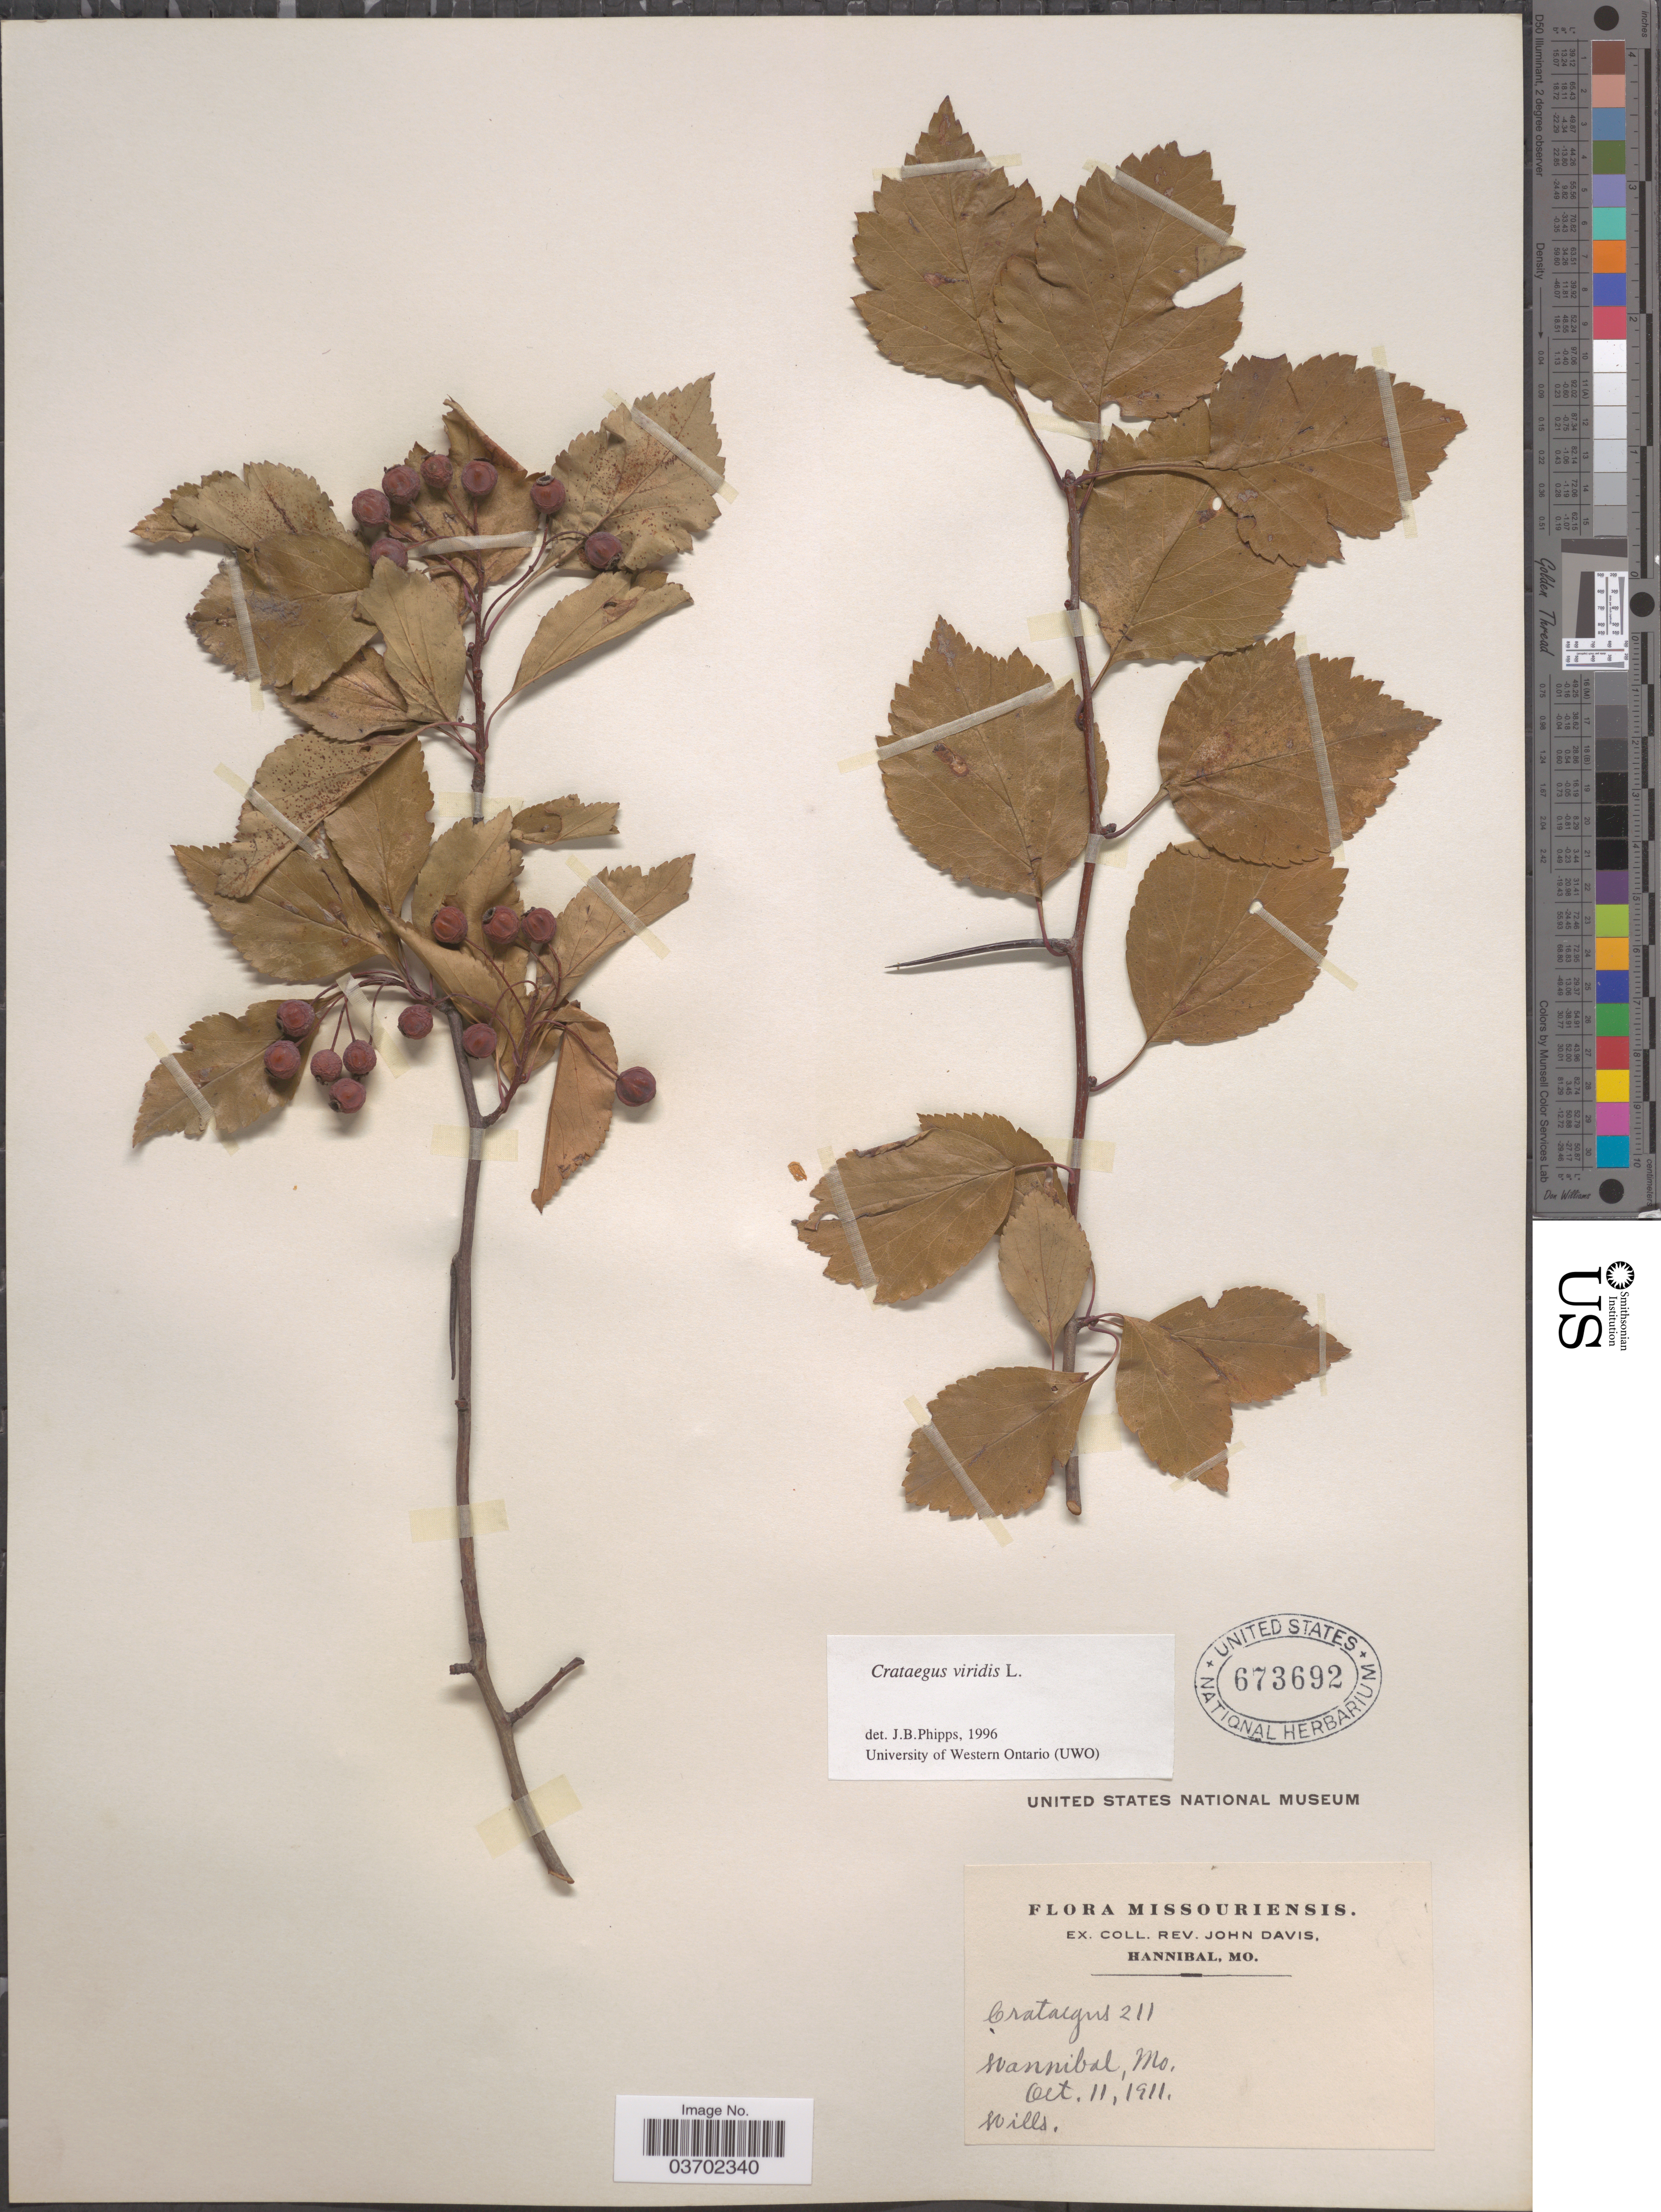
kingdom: Plantae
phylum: Tracheophyta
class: Magnoliopsida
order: Rosales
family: Rosaceae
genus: Crataegus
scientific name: Crataegus viridis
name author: L.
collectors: ex herb. Rev. John Davis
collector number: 211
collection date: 1911-10-11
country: United States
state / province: Missouri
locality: Hannibal.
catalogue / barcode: US 673692